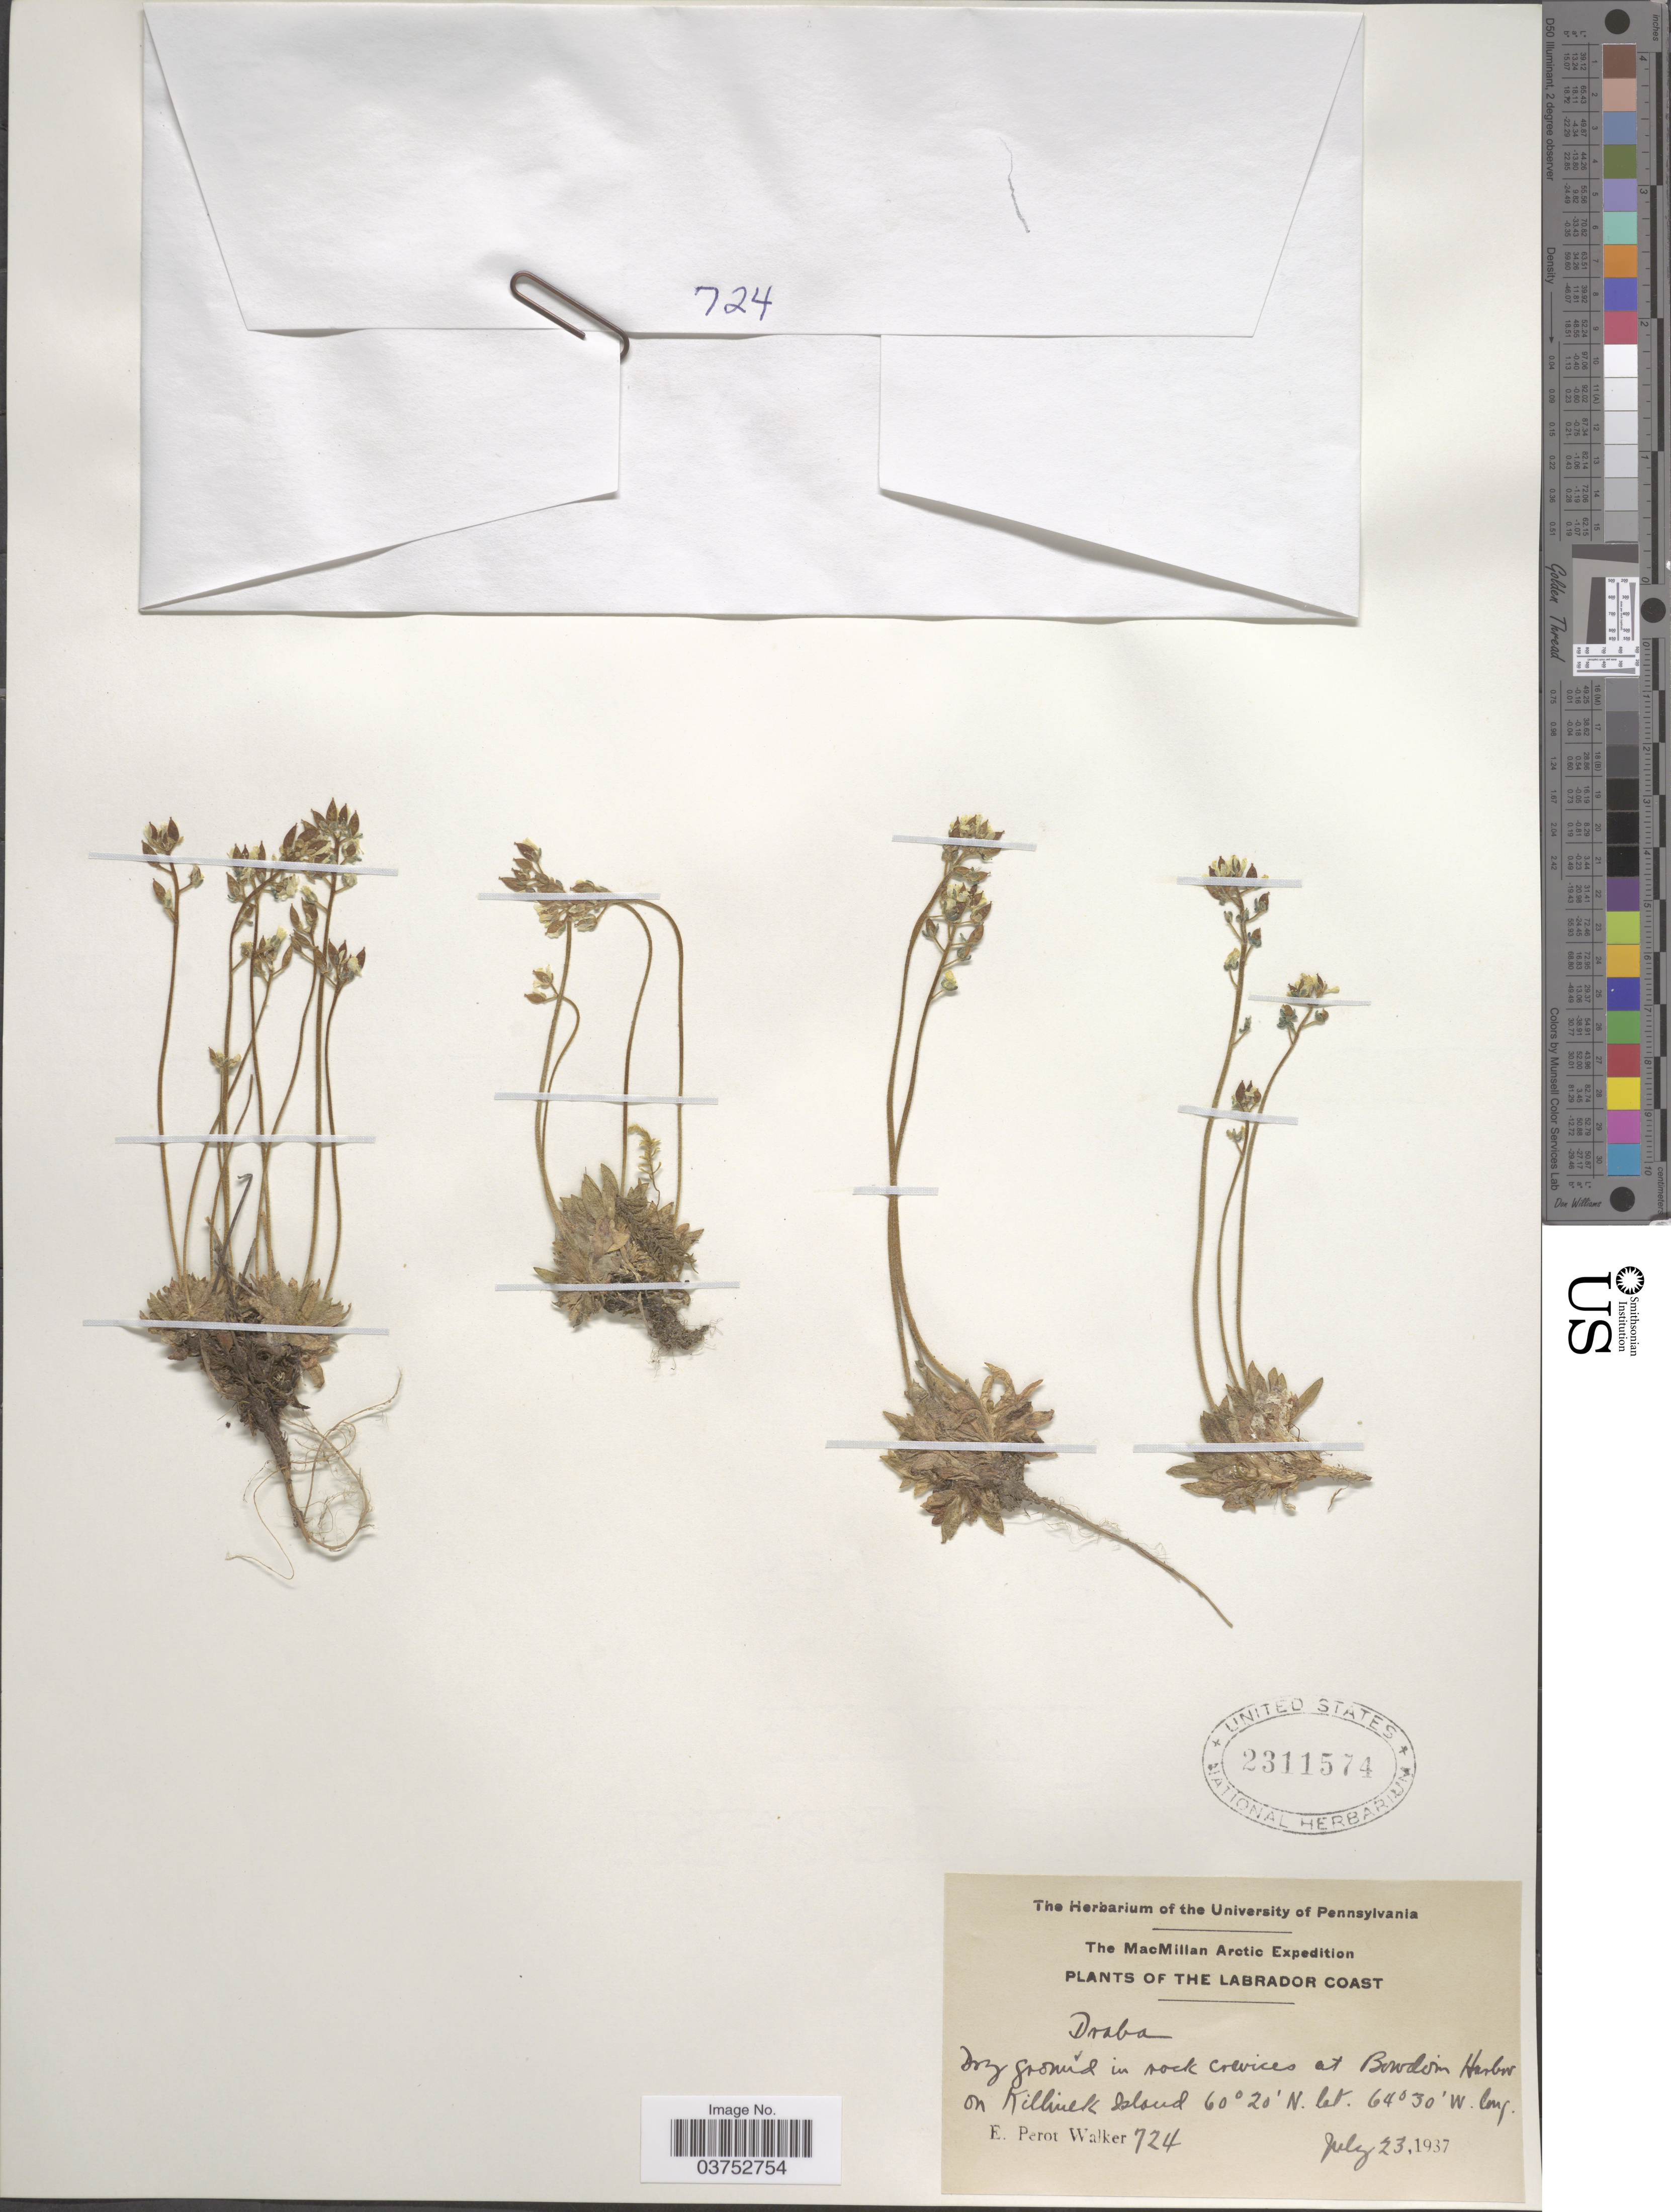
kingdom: Plantae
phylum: Tracheophyta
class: Magnoliopsida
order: Brassicales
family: Brassicaceae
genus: Draba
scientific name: Draba sp.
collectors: E. Walker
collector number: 724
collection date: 1937-07-23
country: Canada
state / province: Newfoundland and Labrador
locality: The Labrador Coast. Dry ground in rock crevices at Bowdoin's Harbor. on Killimek Island.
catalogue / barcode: US 2311574